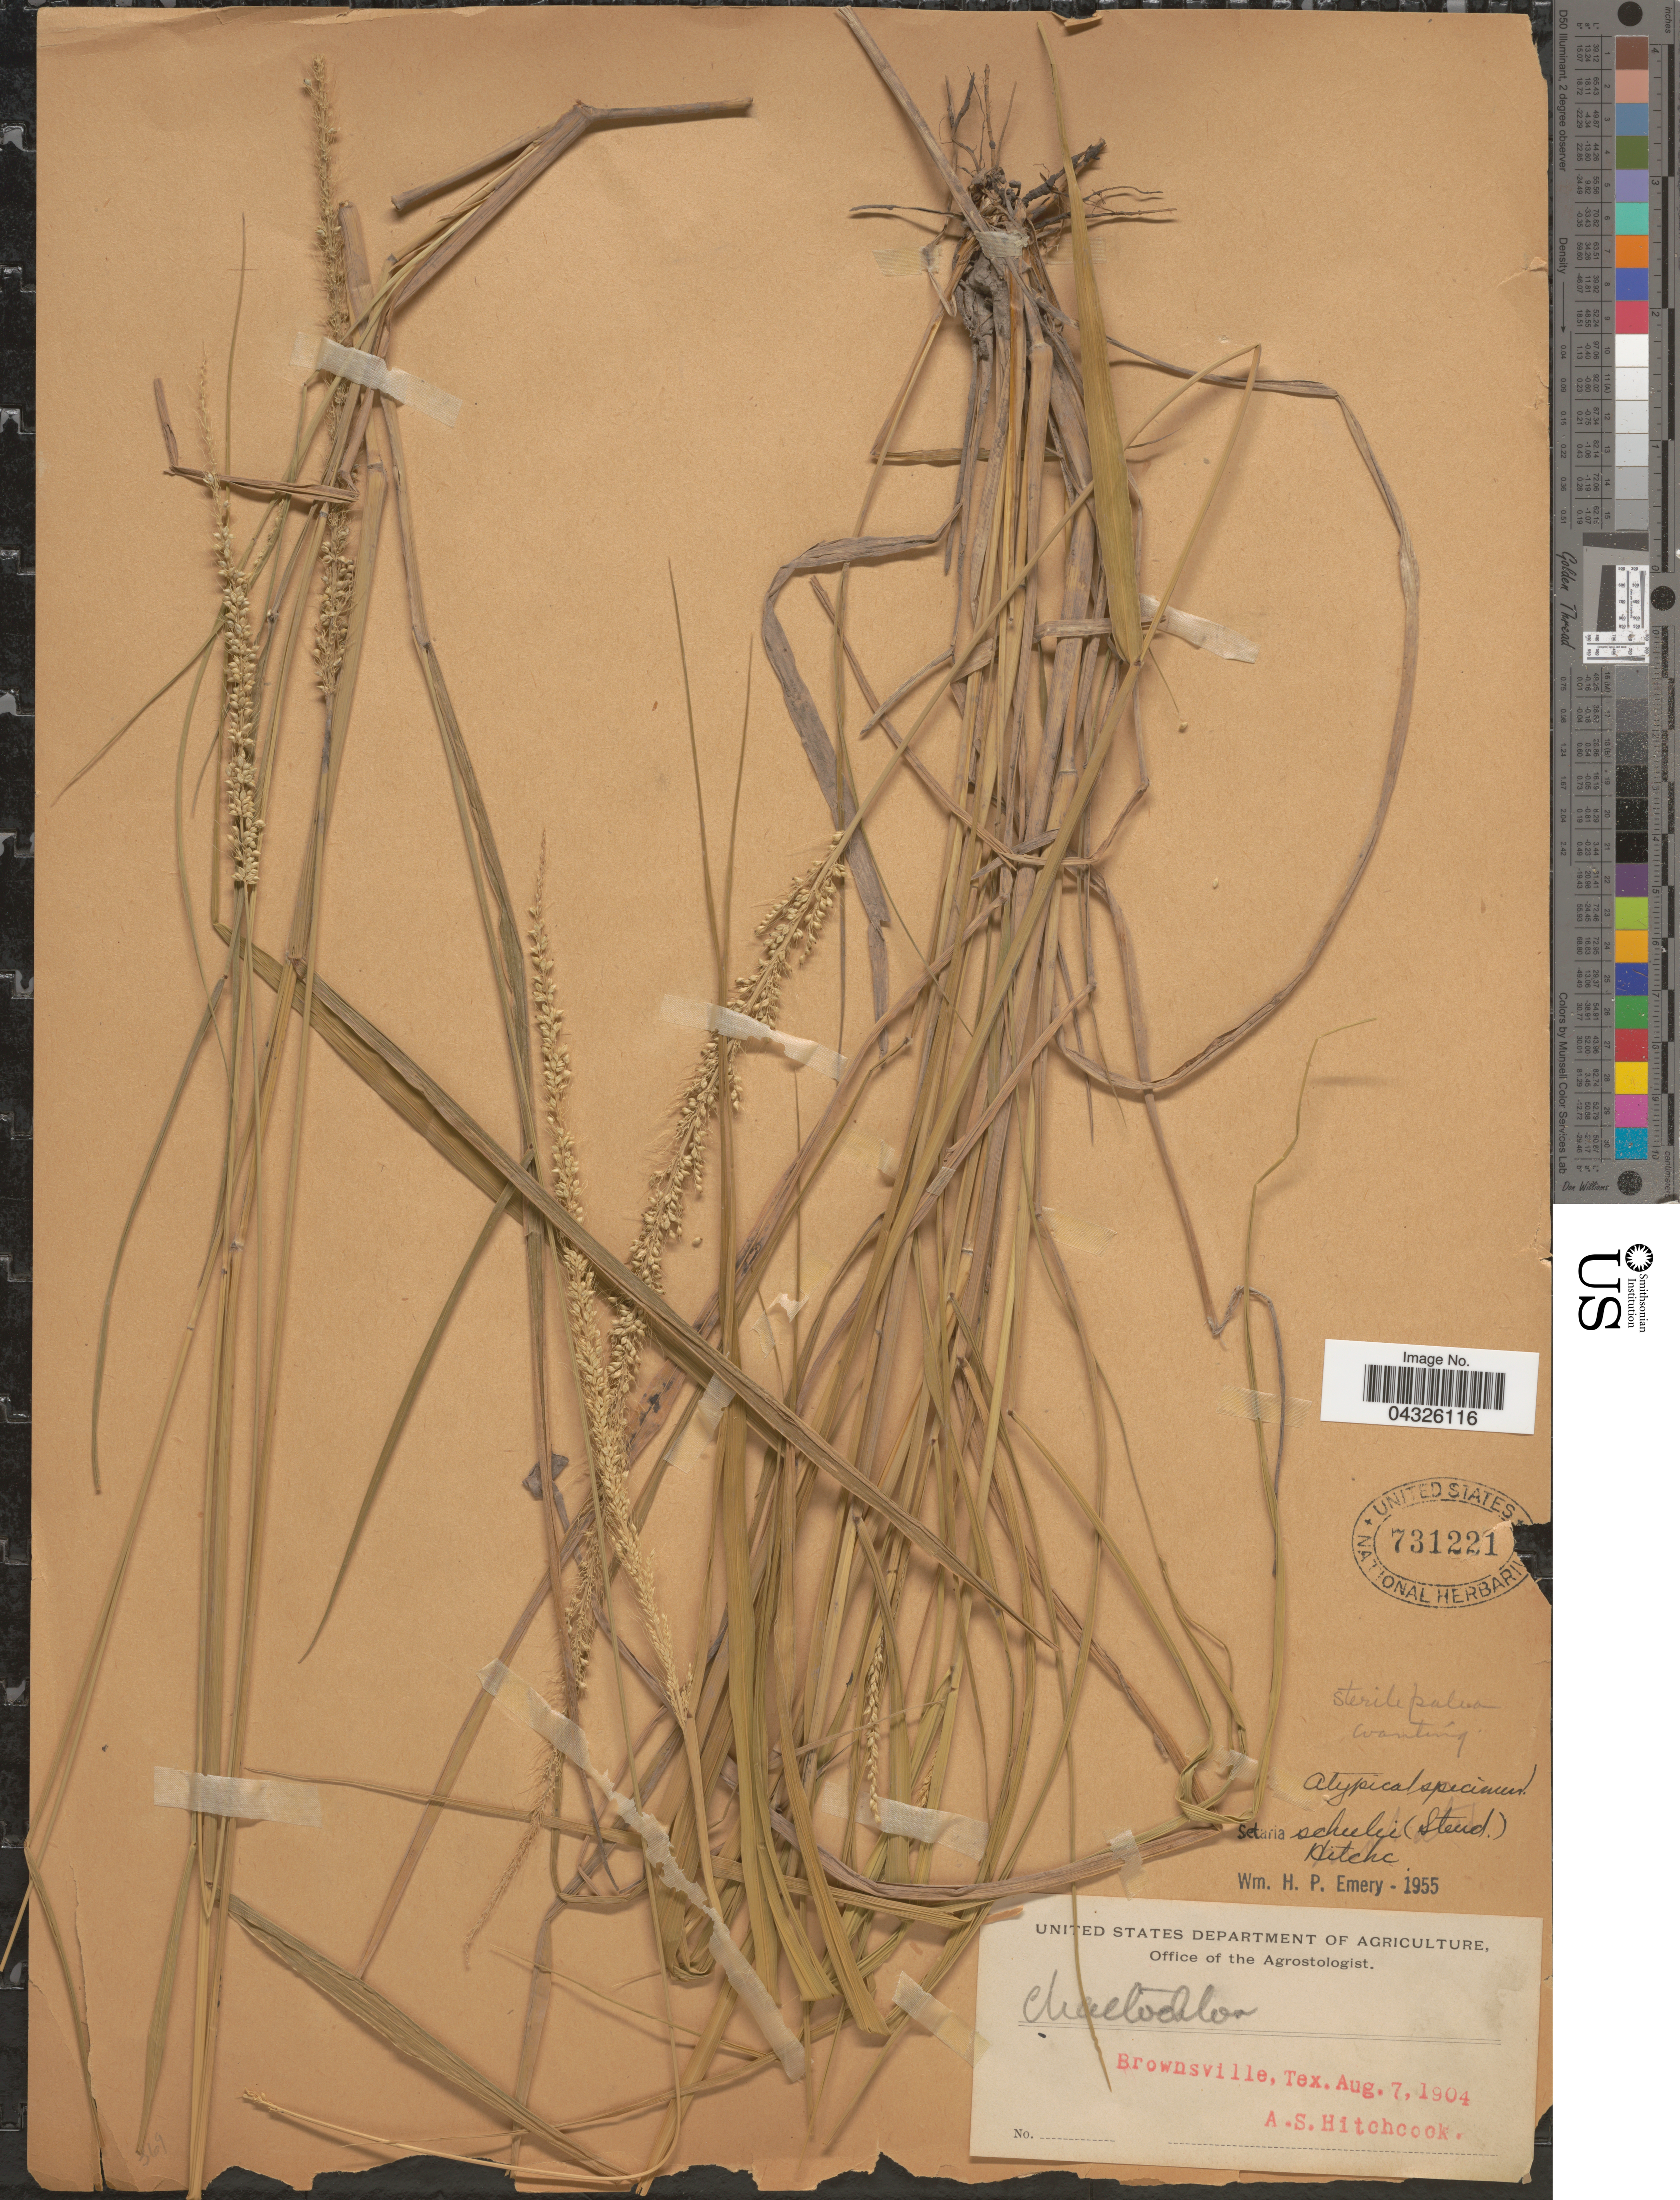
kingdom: Plantae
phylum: Tracheophyta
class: Liliopsida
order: Poales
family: Poaceae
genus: Setaria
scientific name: Setaria scheelei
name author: (Steud.) Hitchc.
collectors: A. S. Hitchcock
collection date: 1904-08-07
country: United States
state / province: Texas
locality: Brownsville.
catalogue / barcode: US 731221